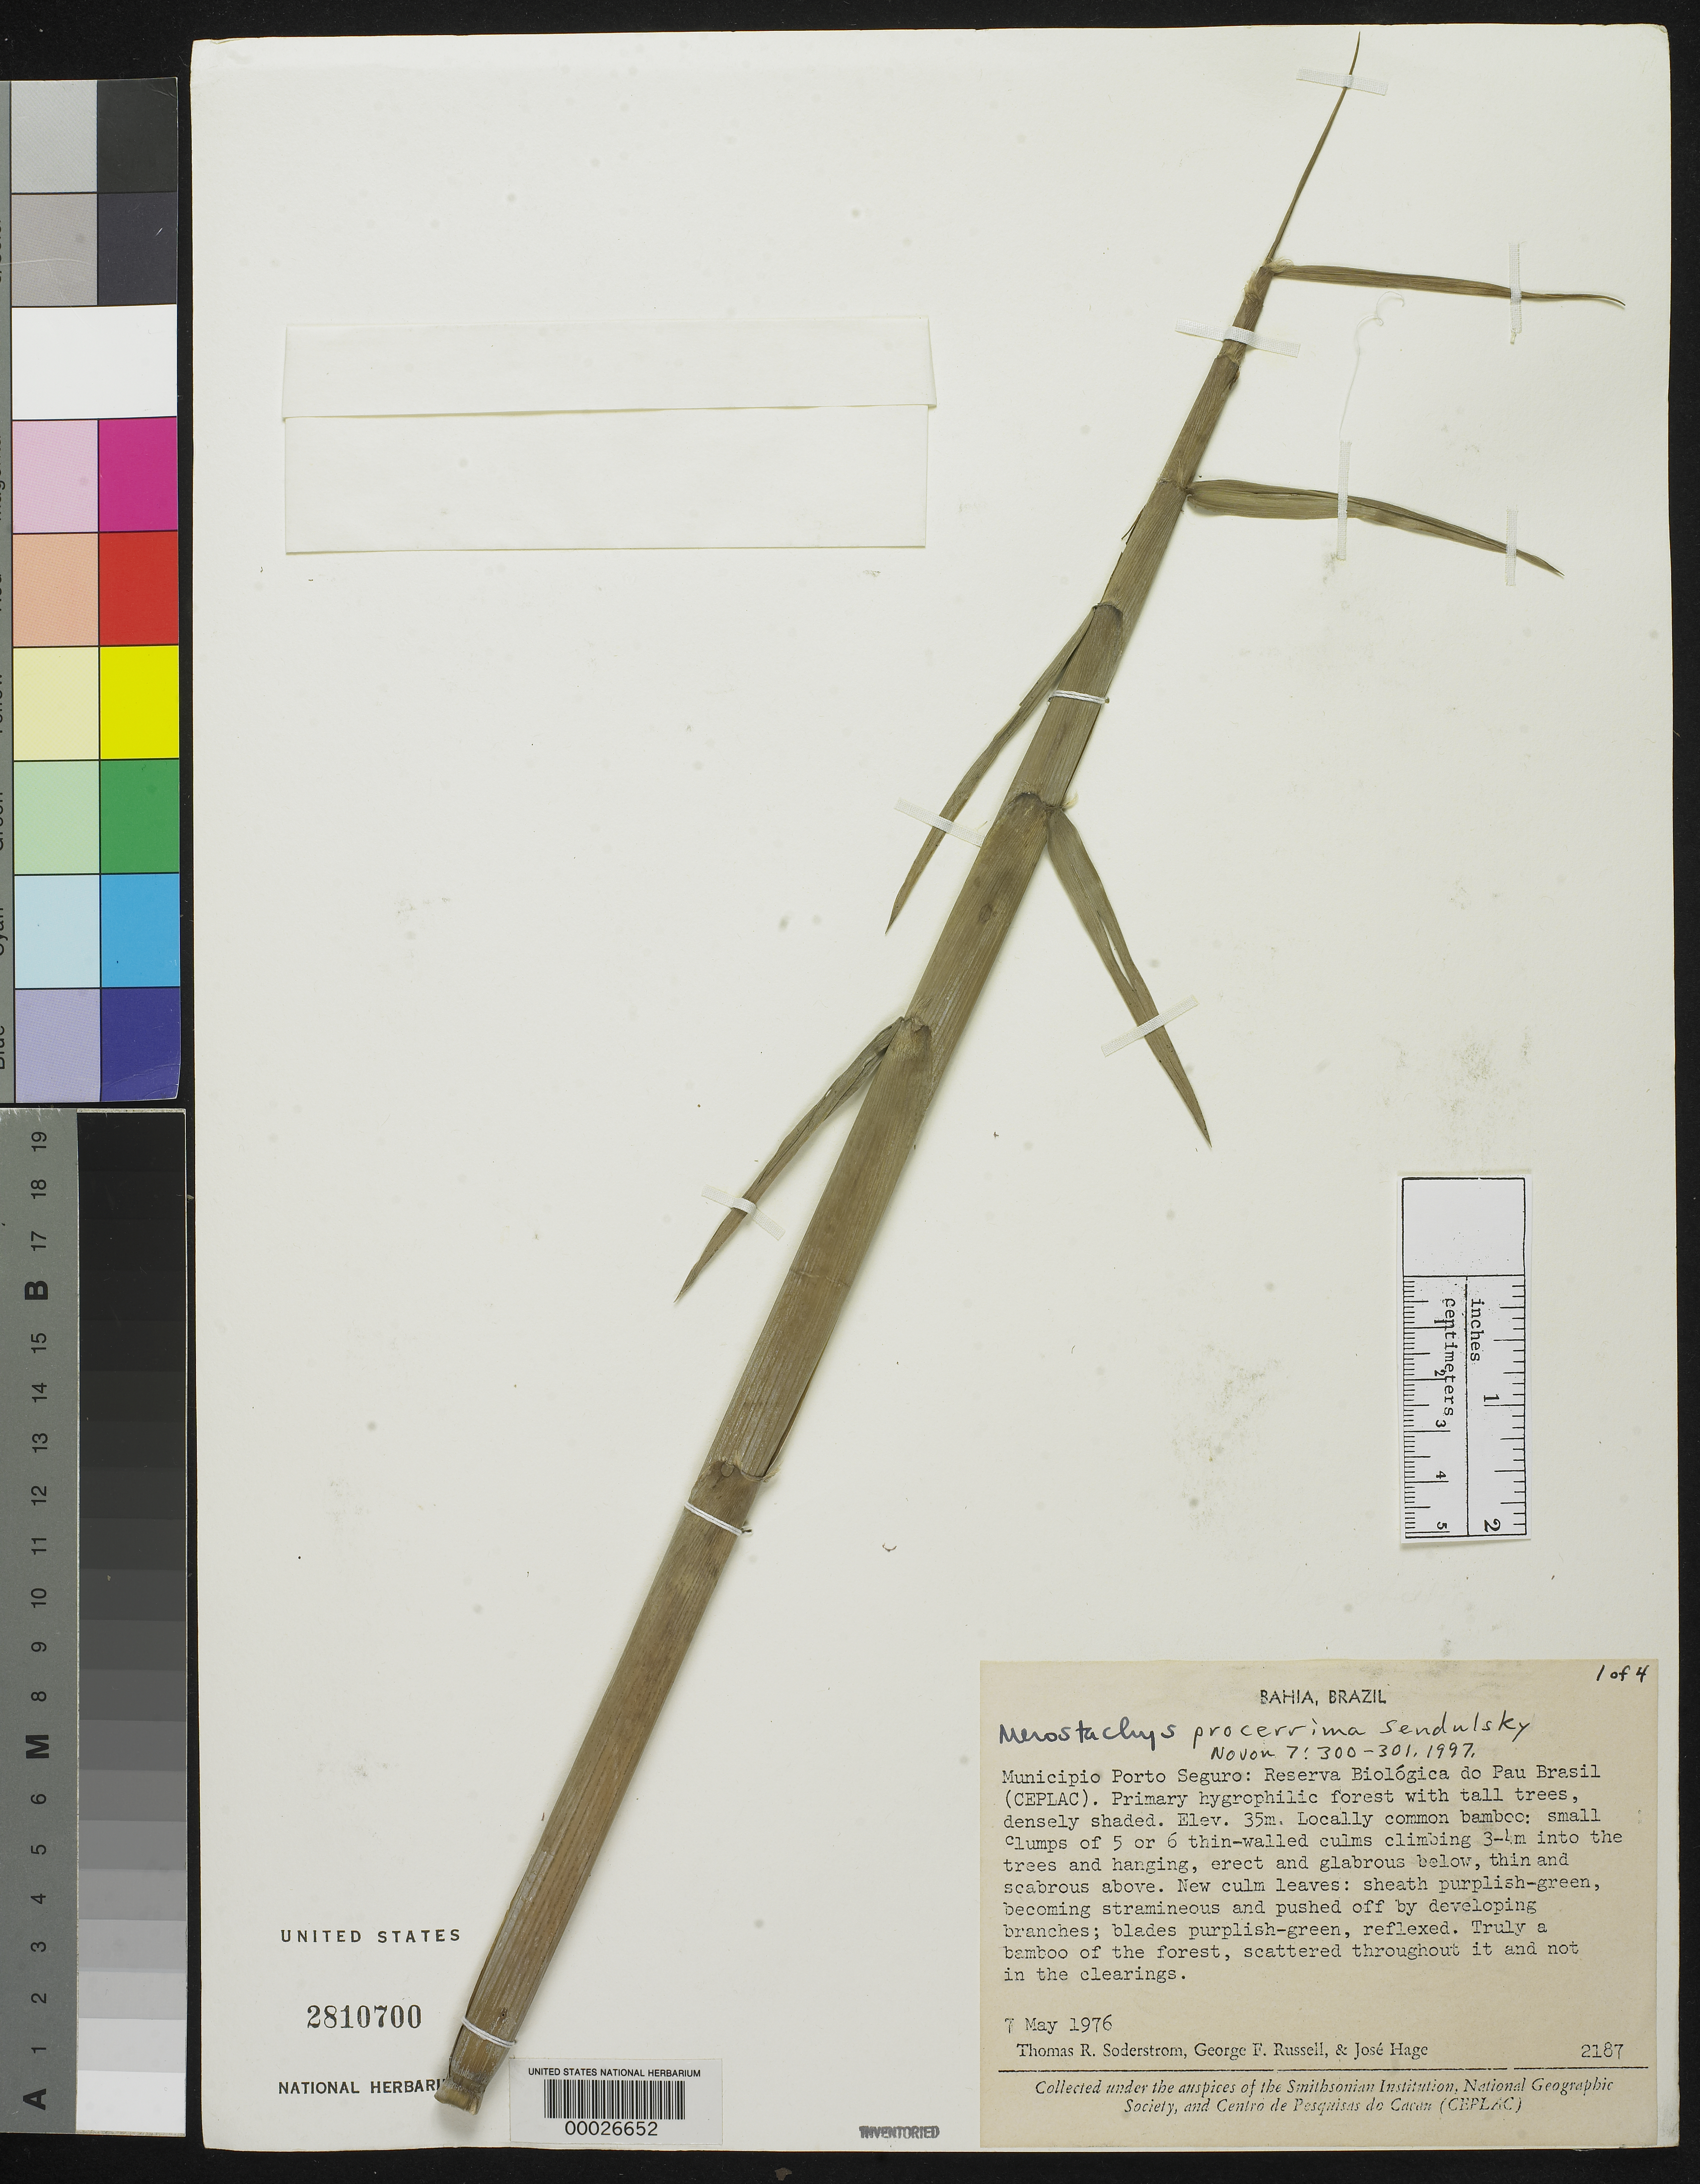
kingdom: Plantae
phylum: Tracheophyta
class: Liliopsida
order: Poales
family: Poaceae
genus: Merostachys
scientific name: Merostachys procerrima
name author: Send.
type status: Holotype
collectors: T. R. Soderstrom, G. Russell & J. Hage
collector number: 2187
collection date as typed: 07 May 1976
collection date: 1976-05-07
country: Brazil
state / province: Bahia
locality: Municipio Porto Seguro: Reserva Biológica do Pau Brasil (CEPLAC).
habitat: Primary hygrophilic forest with tall trees, densely shaded.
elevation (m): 35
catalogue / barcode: US 2810700